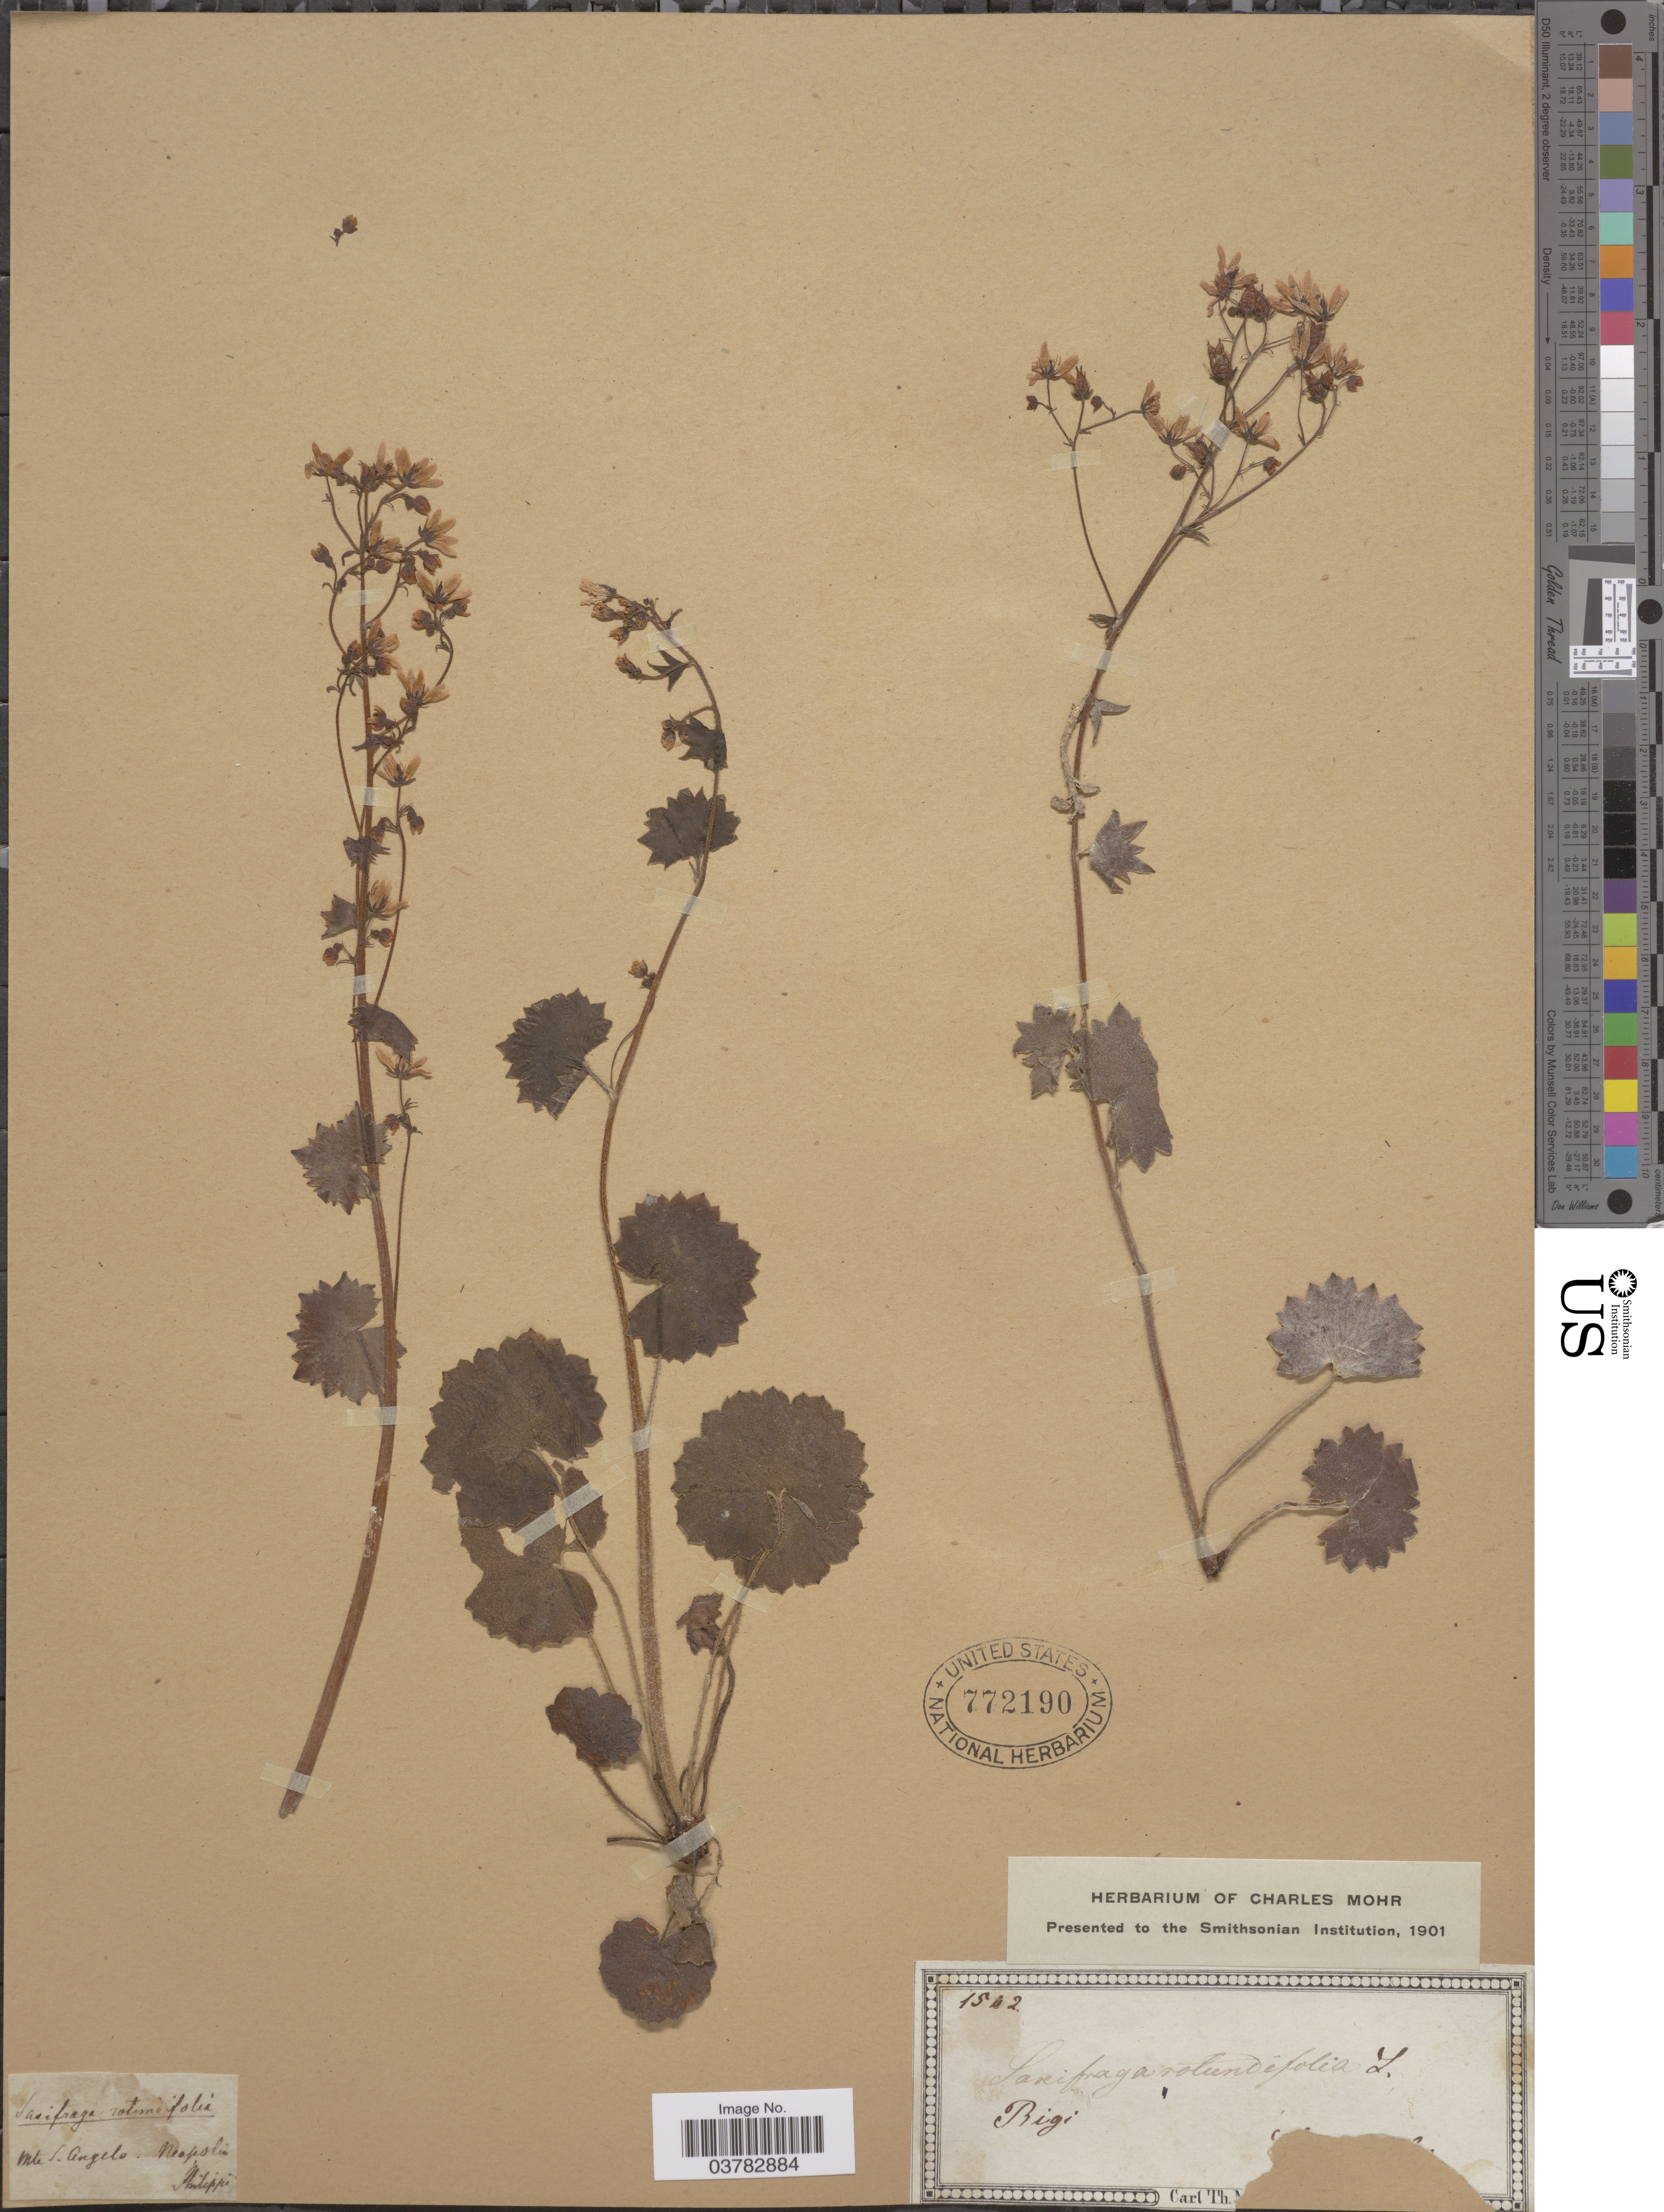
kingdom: Plantae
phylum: Tracheophyta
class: Magnoliopsida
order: Saxifragales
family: Saxifragaceae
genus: Saxifraga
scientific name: Saxifraga rotundifolia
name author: L.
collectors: ex herb. Charles Mohr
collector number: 1502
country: Switzerland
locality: Rigi.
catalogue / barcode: US 772190-2